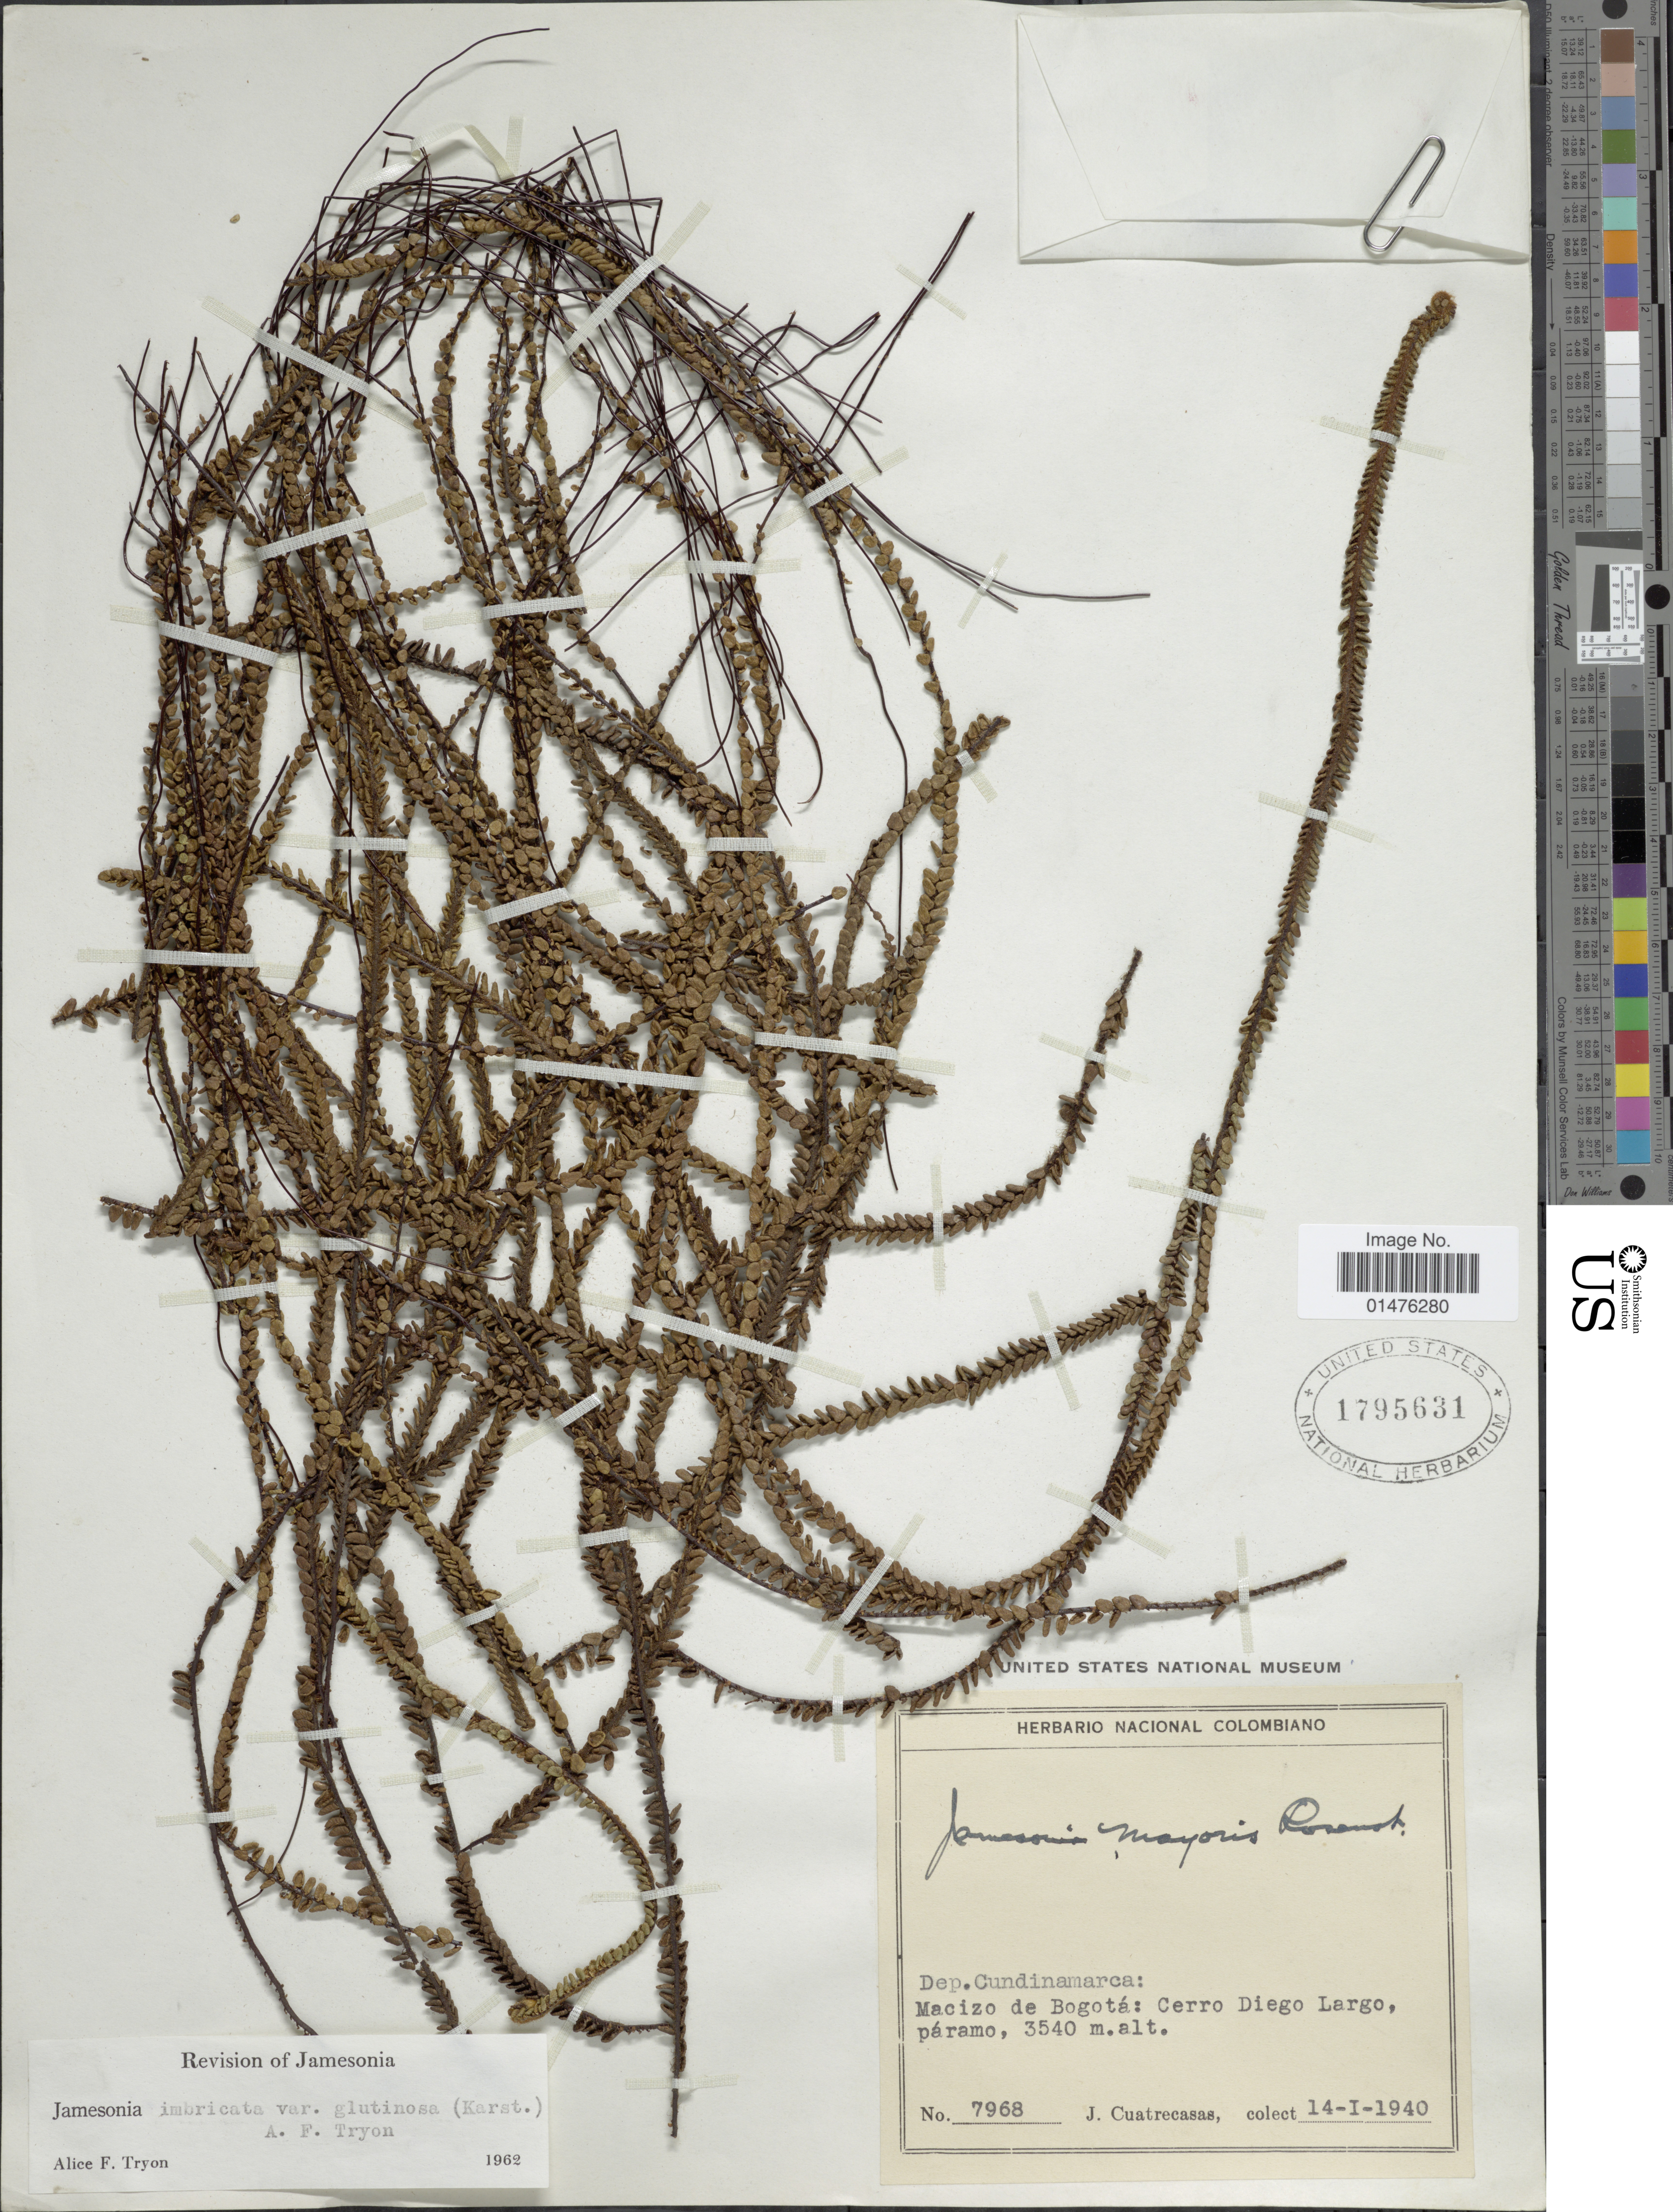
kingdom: Plantae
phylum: Tracheophyta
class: Polypodiopsida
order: Polypodiales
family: Pteridaceae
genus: Jamesonia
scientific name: Jamesonia imbricata var. glutinosa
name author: (H. Karst.) A.F. Tryon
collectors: J. Cuatrecasas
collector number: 7968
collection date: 1940-01-14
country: Colombia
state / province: Cundinamarca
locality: Dep. Cundinamarca: macizo de Bogotá: Cerro Diego Kargo, páramo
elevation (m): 3540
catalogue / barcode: US 1795631